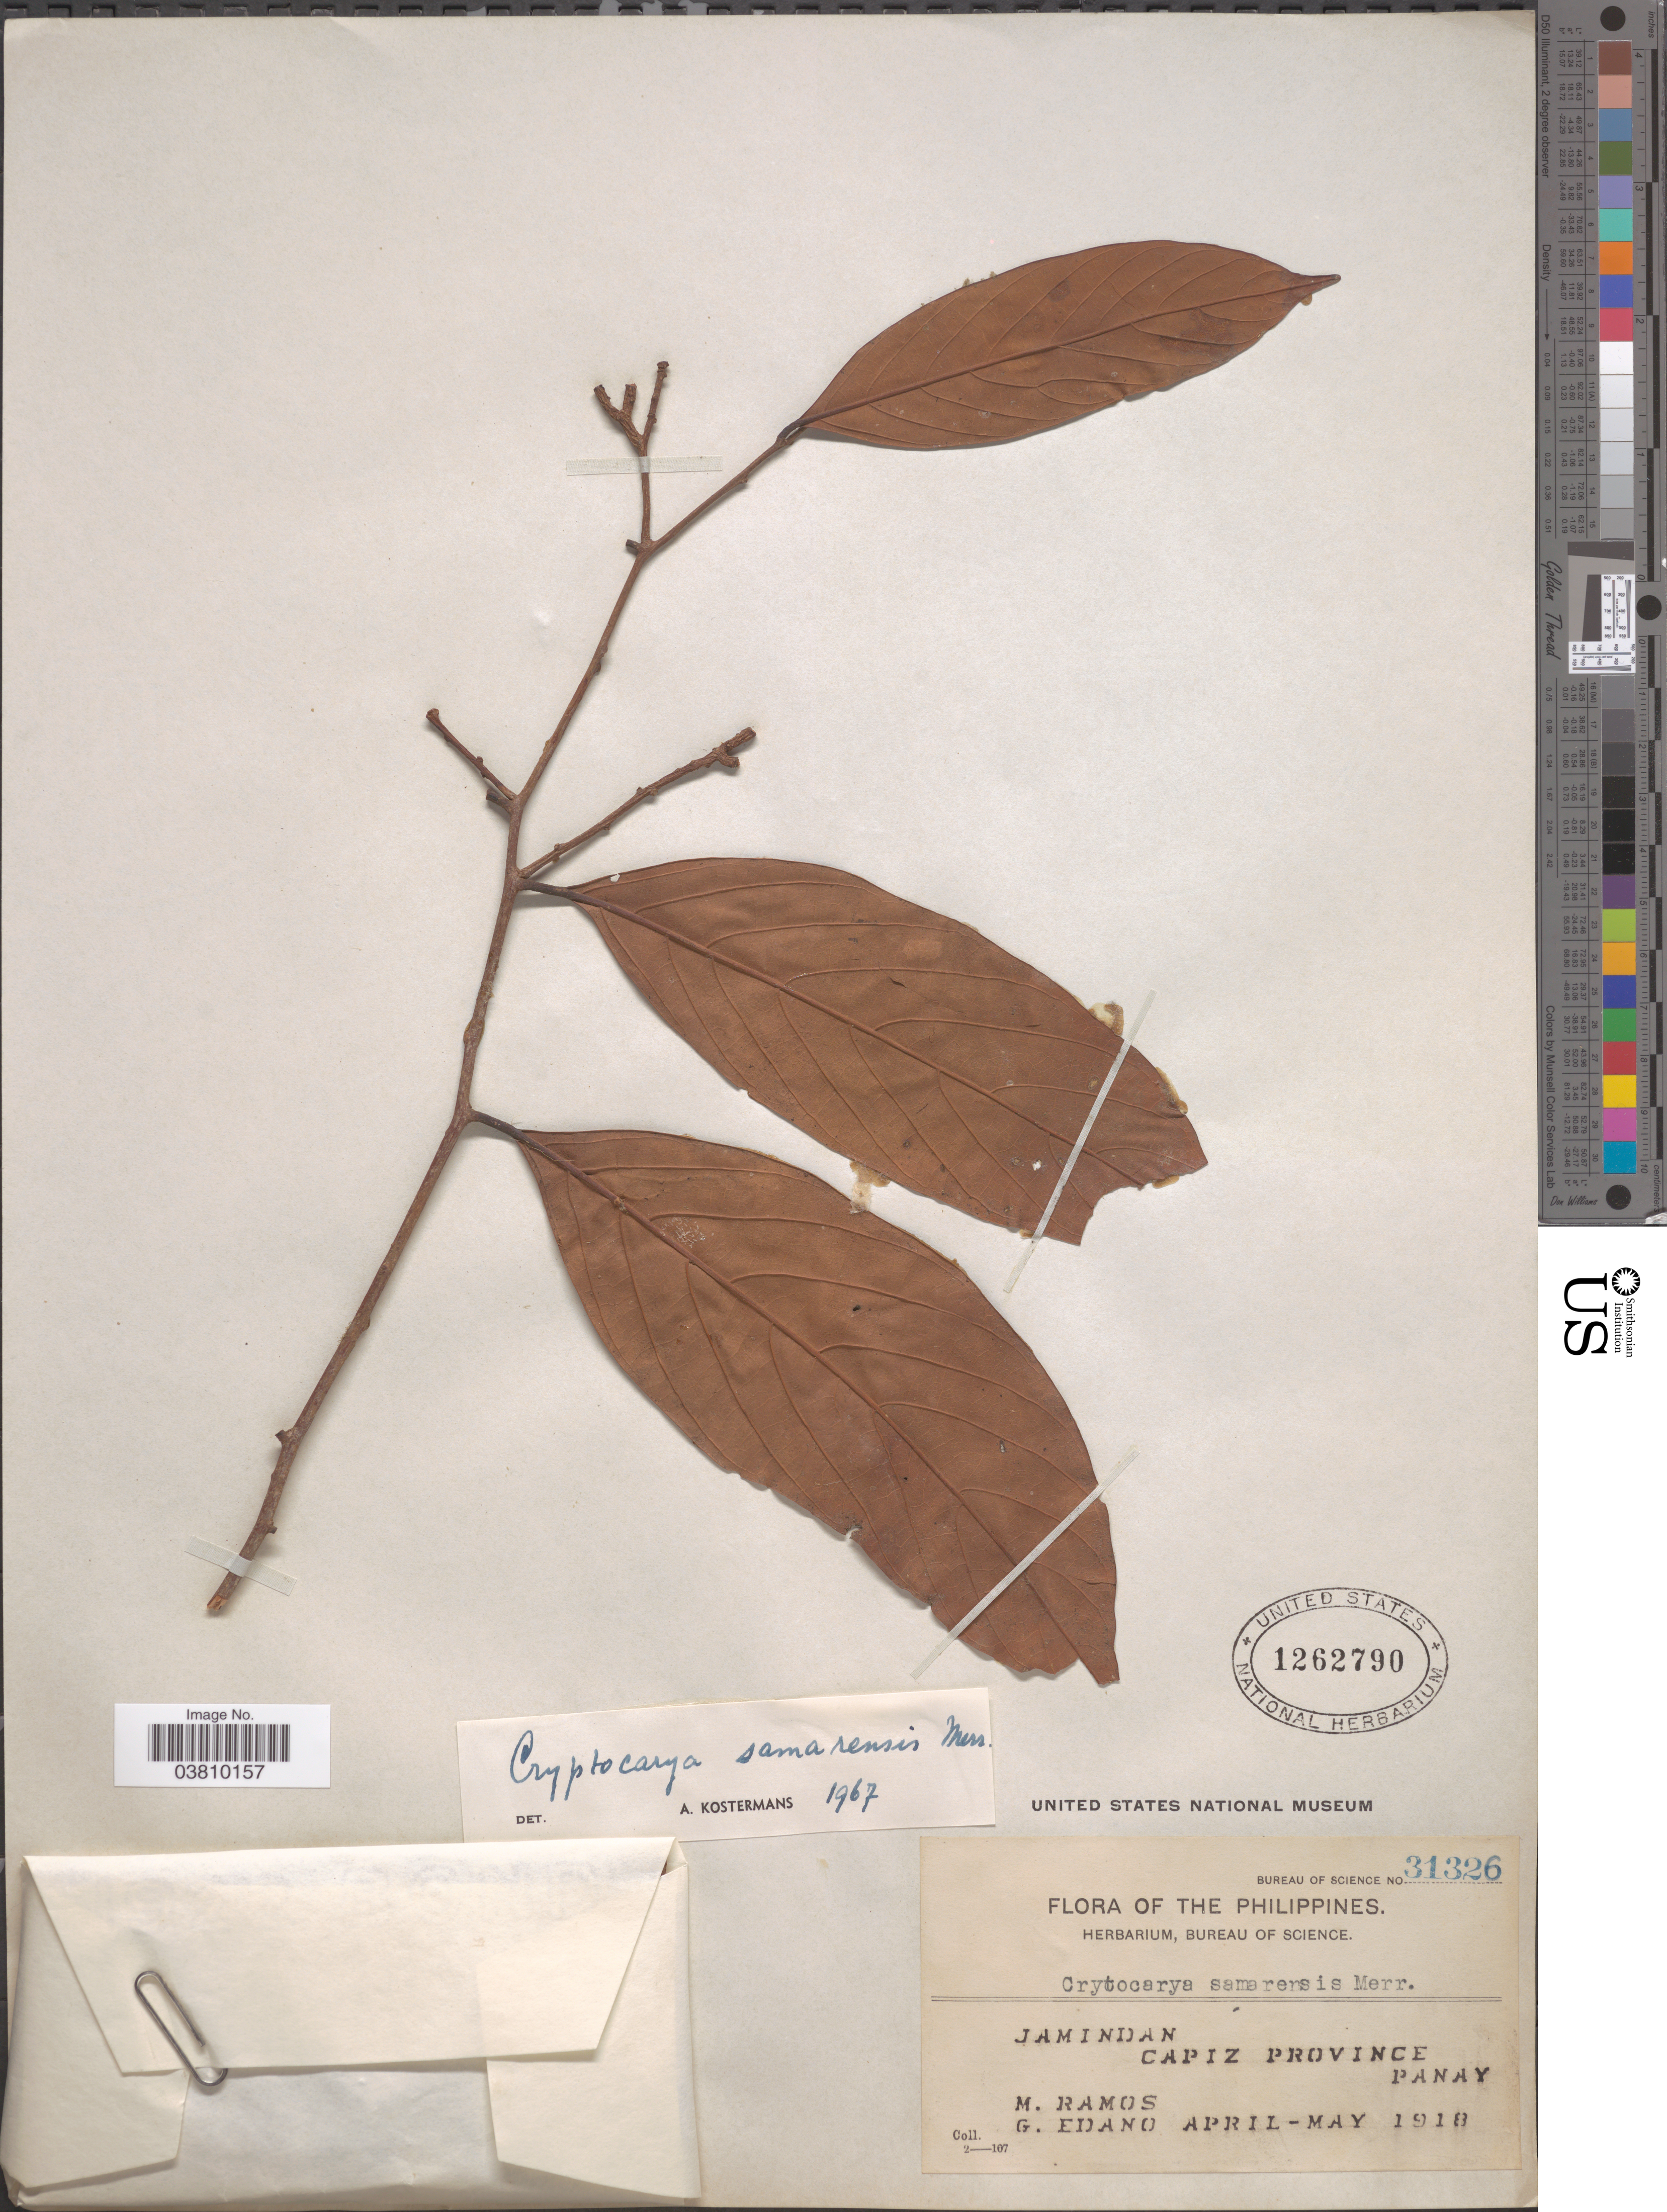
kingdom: Plantae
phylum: Tracheophyta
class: Magnoliopsida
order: Laurales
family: Lauraceae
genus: Cryptocarya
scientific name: Cryptocarya samarensis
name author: Merr.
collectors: M. Ramos & G. Edaño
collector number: Bureau of Science 31326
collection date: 1918-04/1918-05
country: Philippines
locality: Jamindan. Capiz Province, Panay.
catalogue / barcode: US 1262790